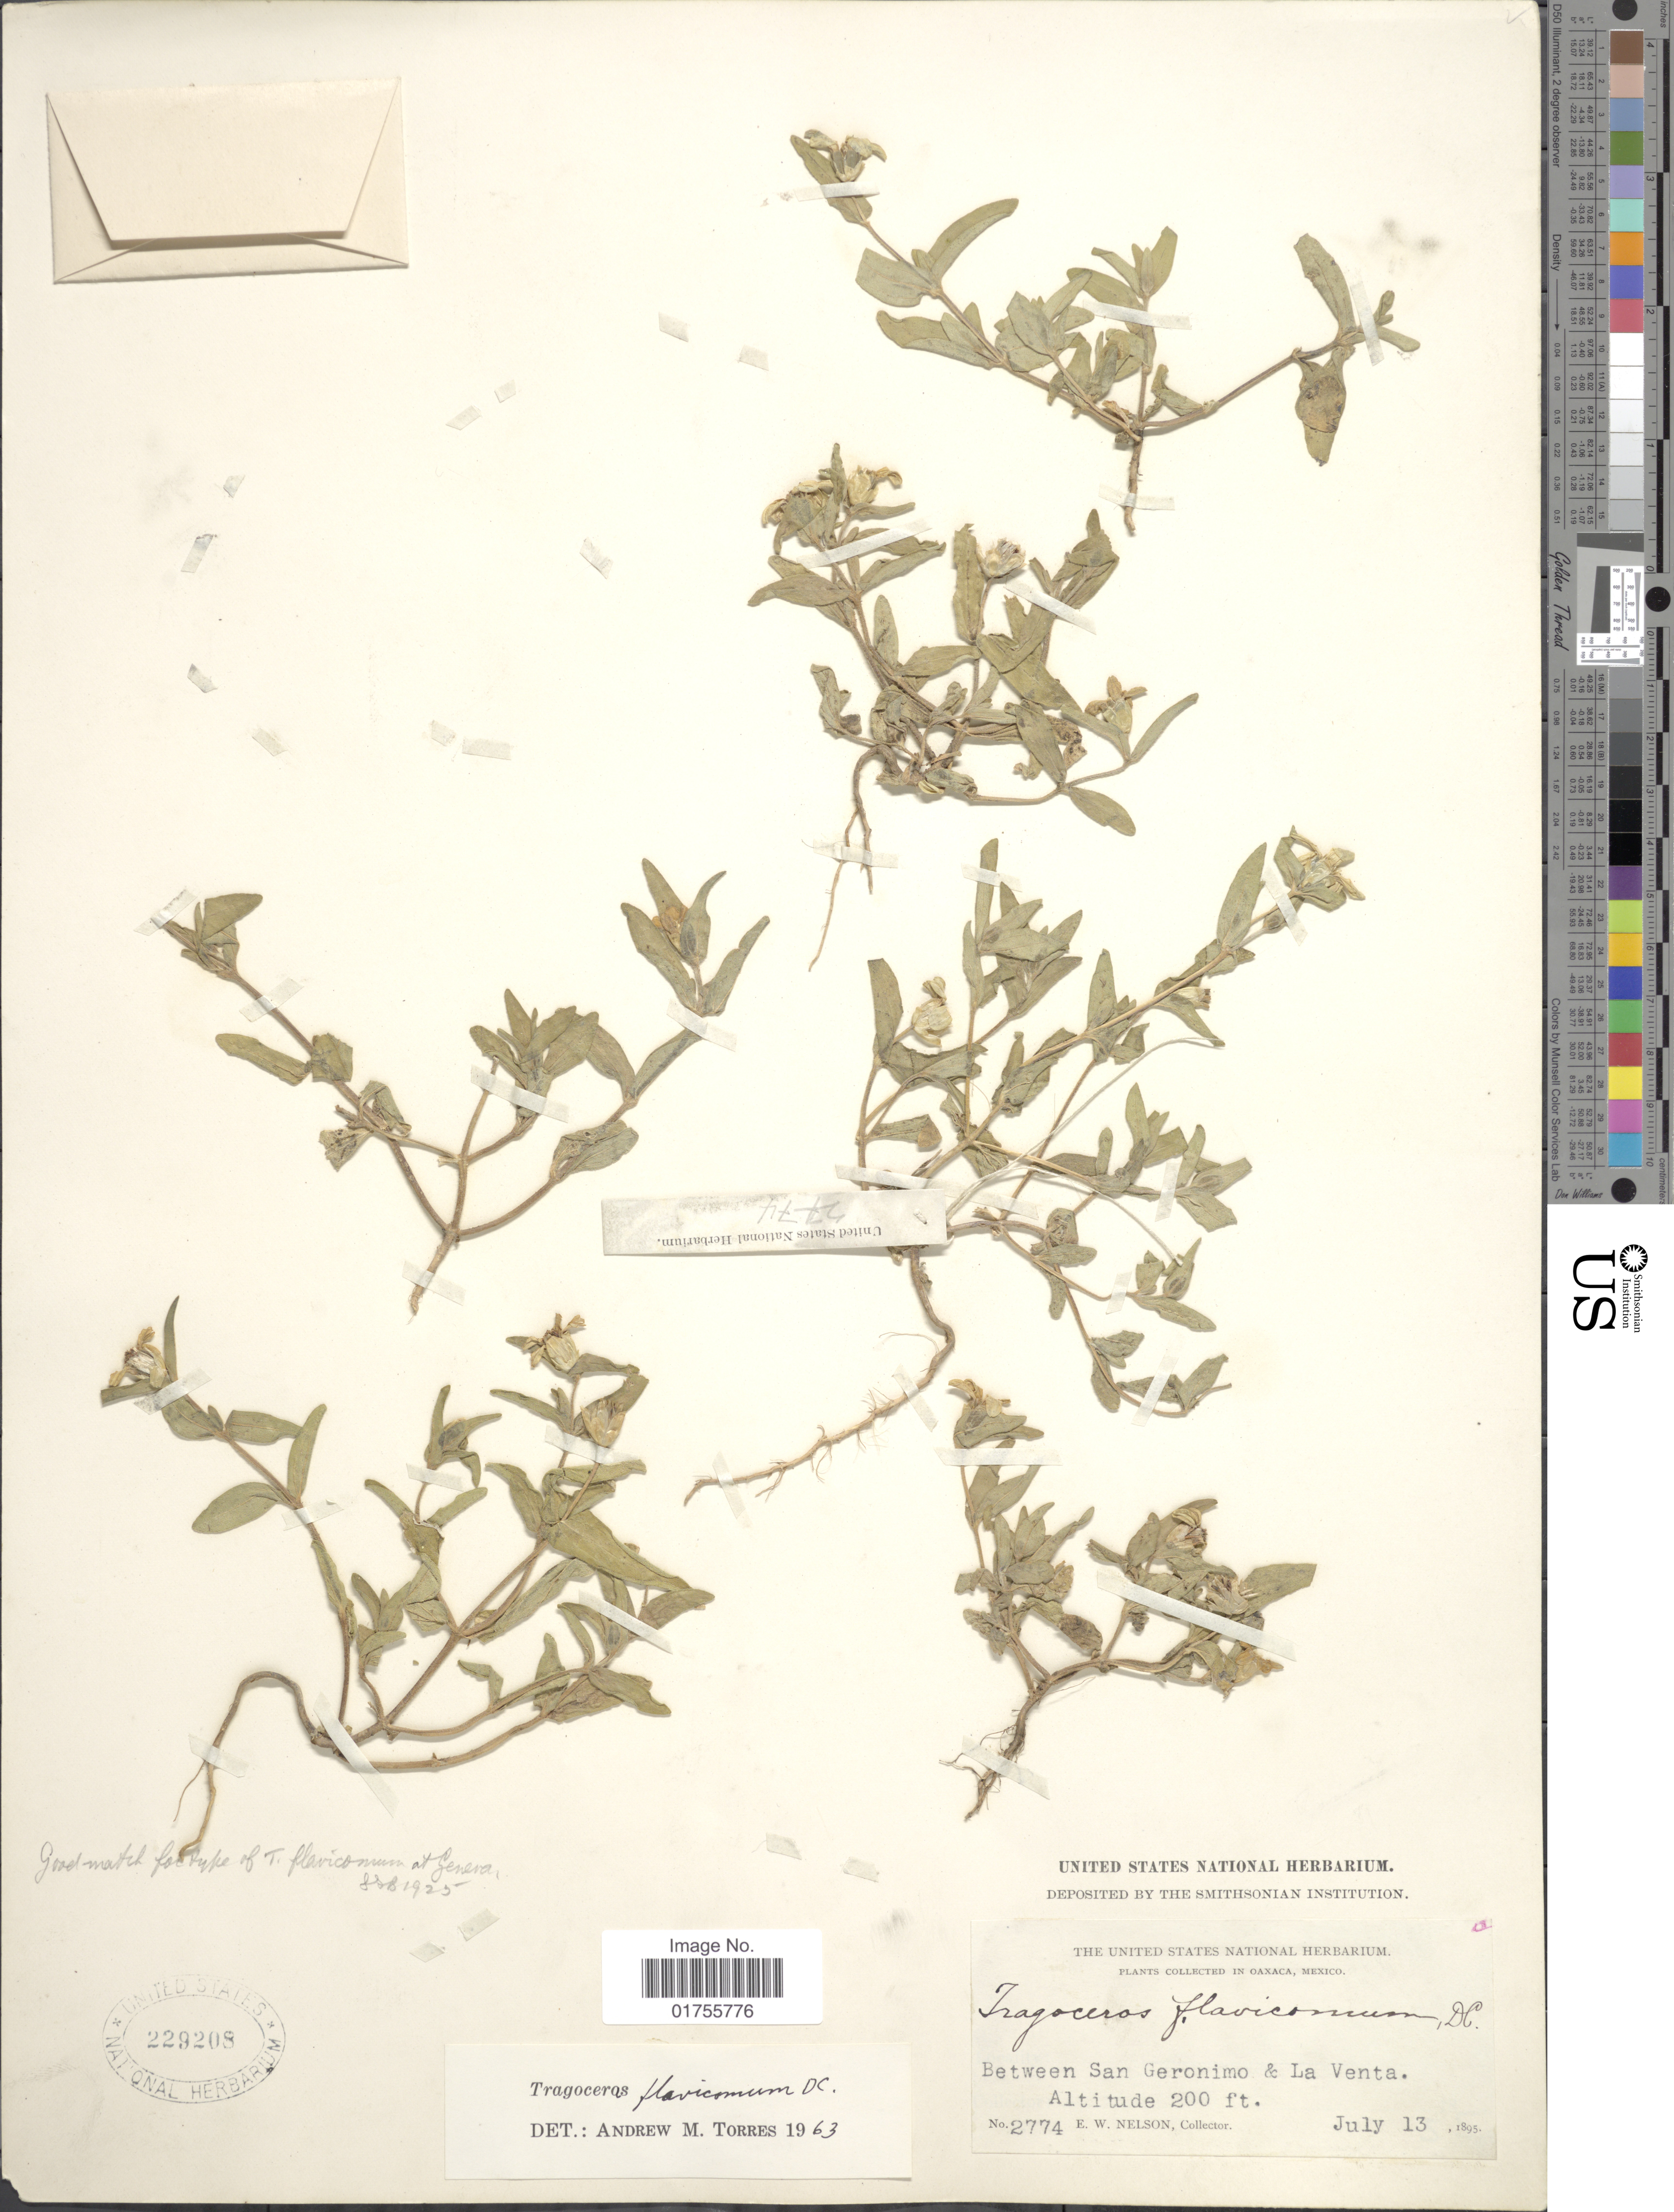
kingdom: Plantae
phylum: Tracheophyta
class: Magnoliopsida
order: Asterales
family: Asteraceae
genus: Tragoceros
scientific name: Tragoceros flavicomum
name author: DC.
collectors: E. W. Nelson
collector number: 2774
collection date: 1895-07-13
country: Mexico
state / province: Oaxaca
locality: Between San Geronimo & La Venta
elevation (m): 61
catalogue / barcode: US 229208